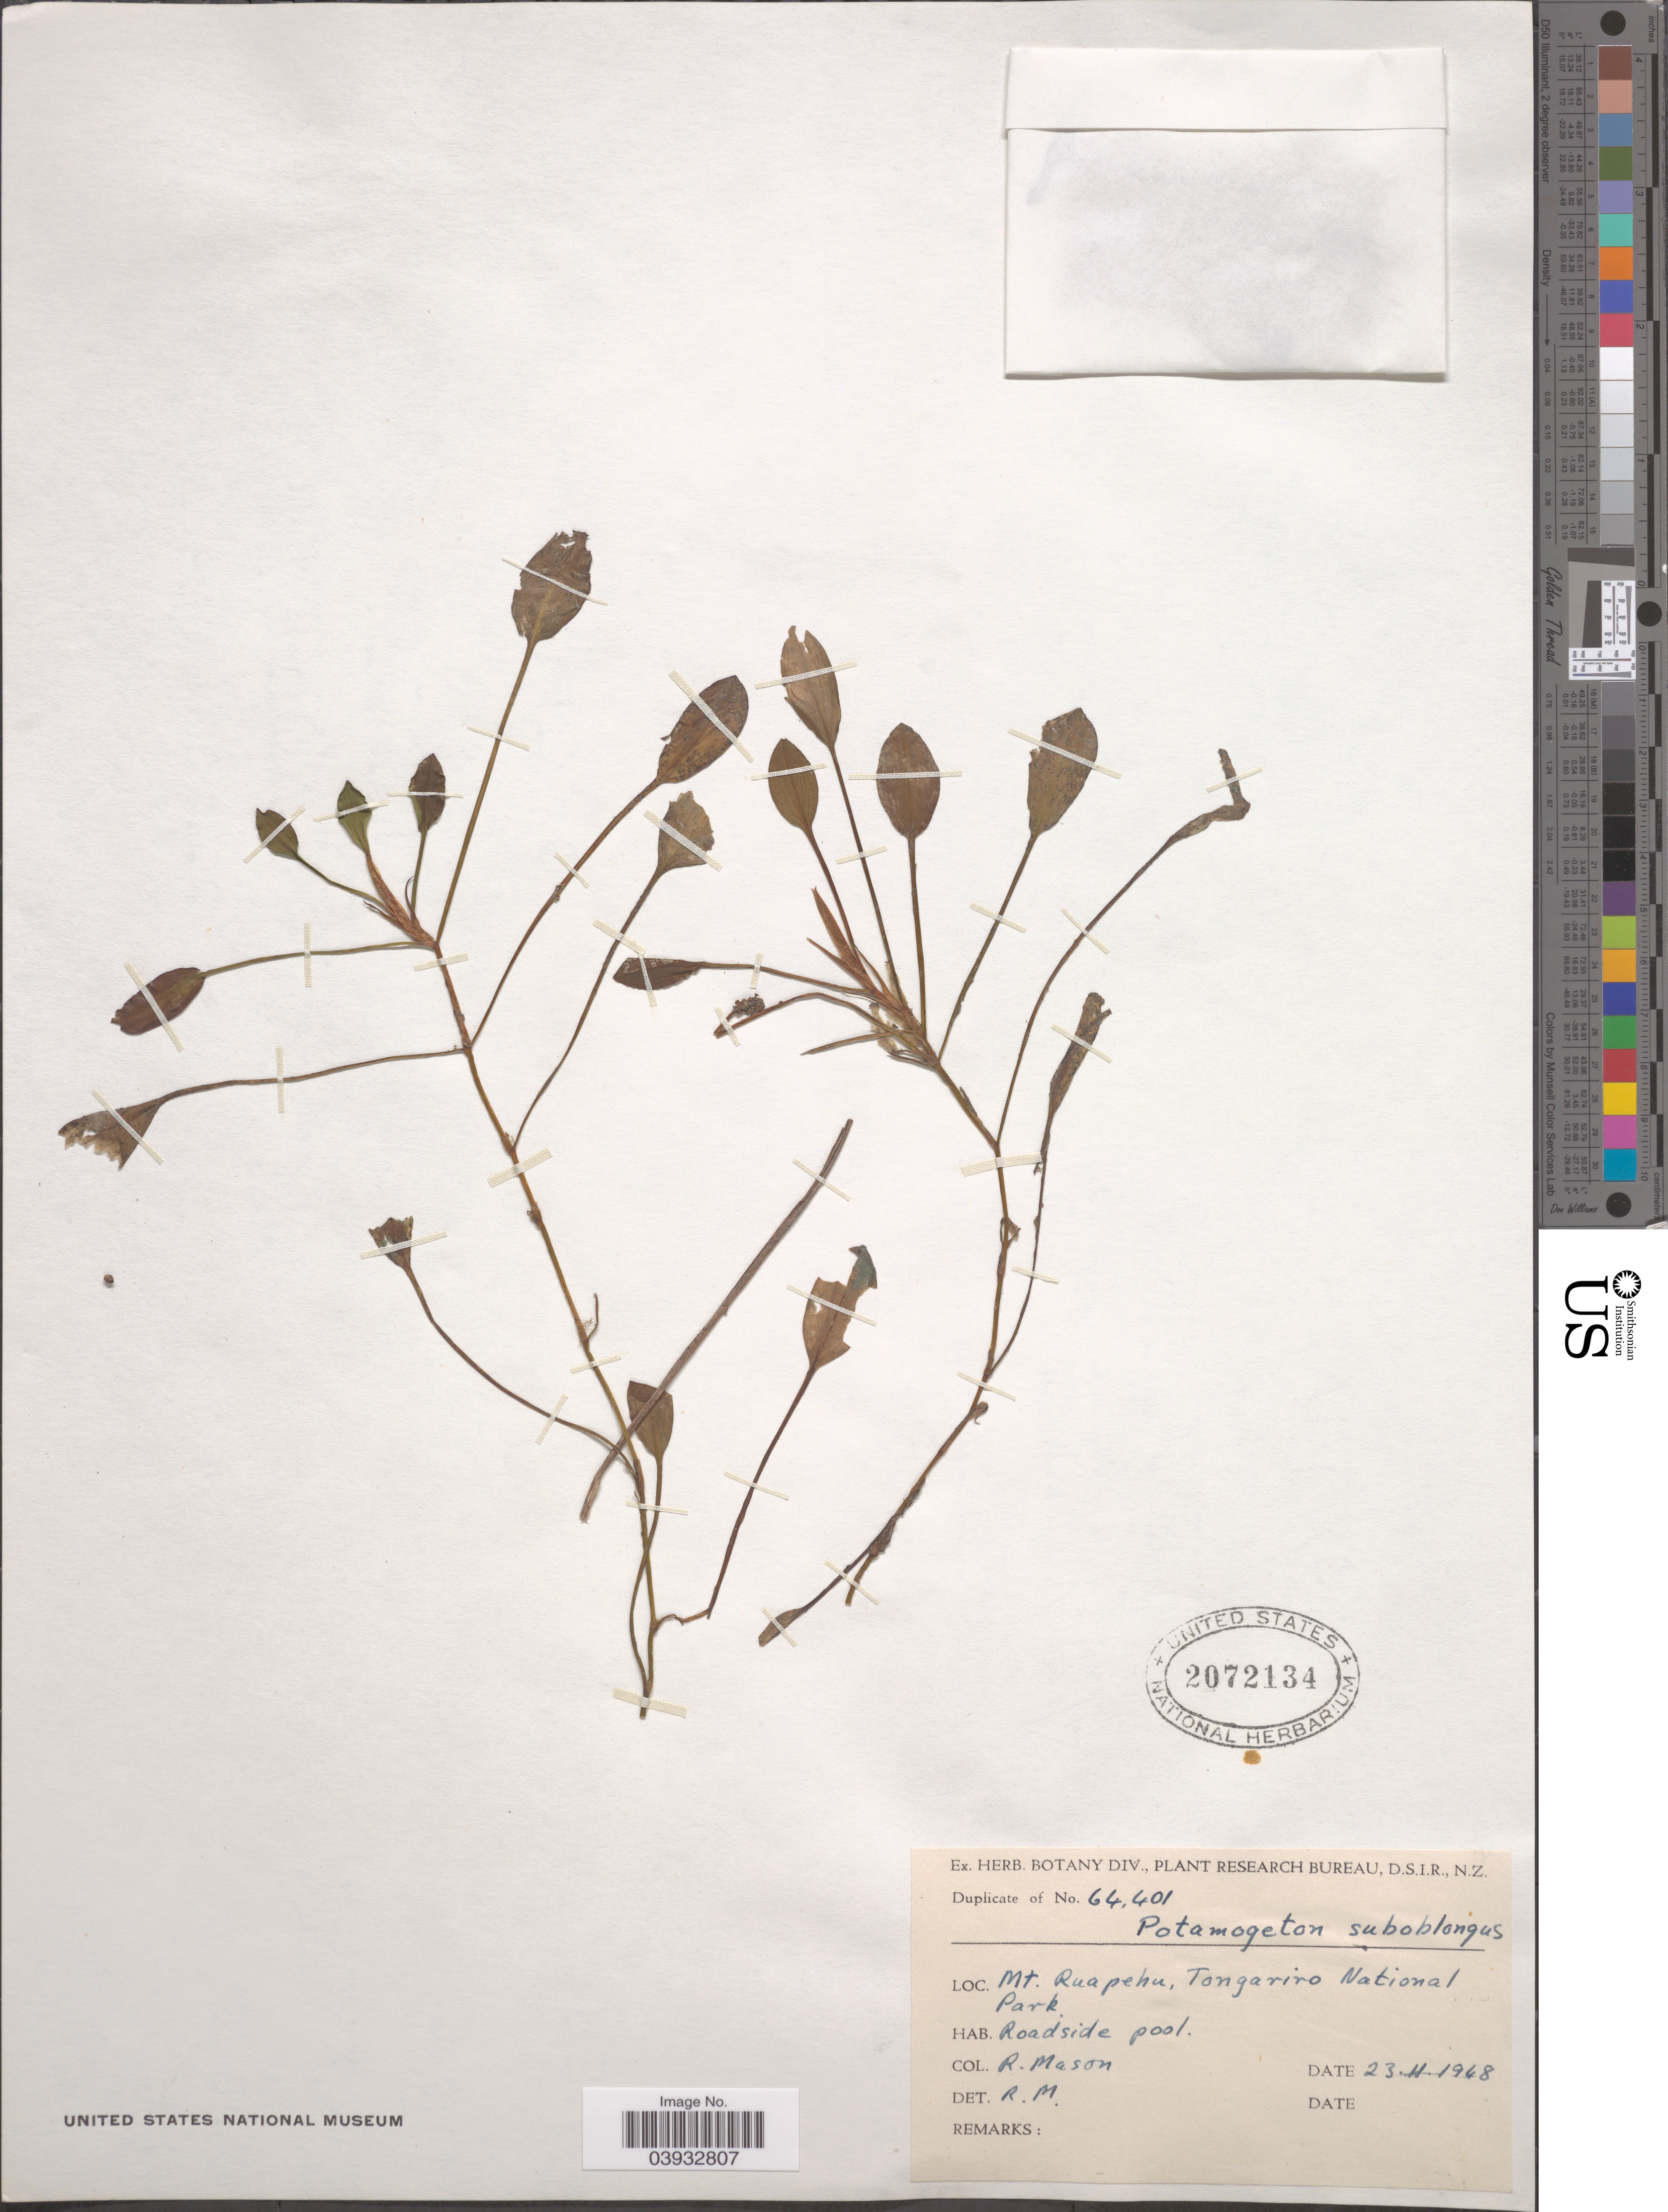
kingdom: Plantae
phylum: Tracheophyta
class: Liliopsida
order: Alismatales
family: Potamogetonaceae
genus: Potamogeton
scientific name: Potamogeton suboblongus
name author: Hagstr.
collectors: R. Mason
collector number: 64401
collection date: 1948-11-23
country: New Zealand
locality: Mt. Ruapehu, Tongariro National Park.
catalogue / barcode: US 2072134